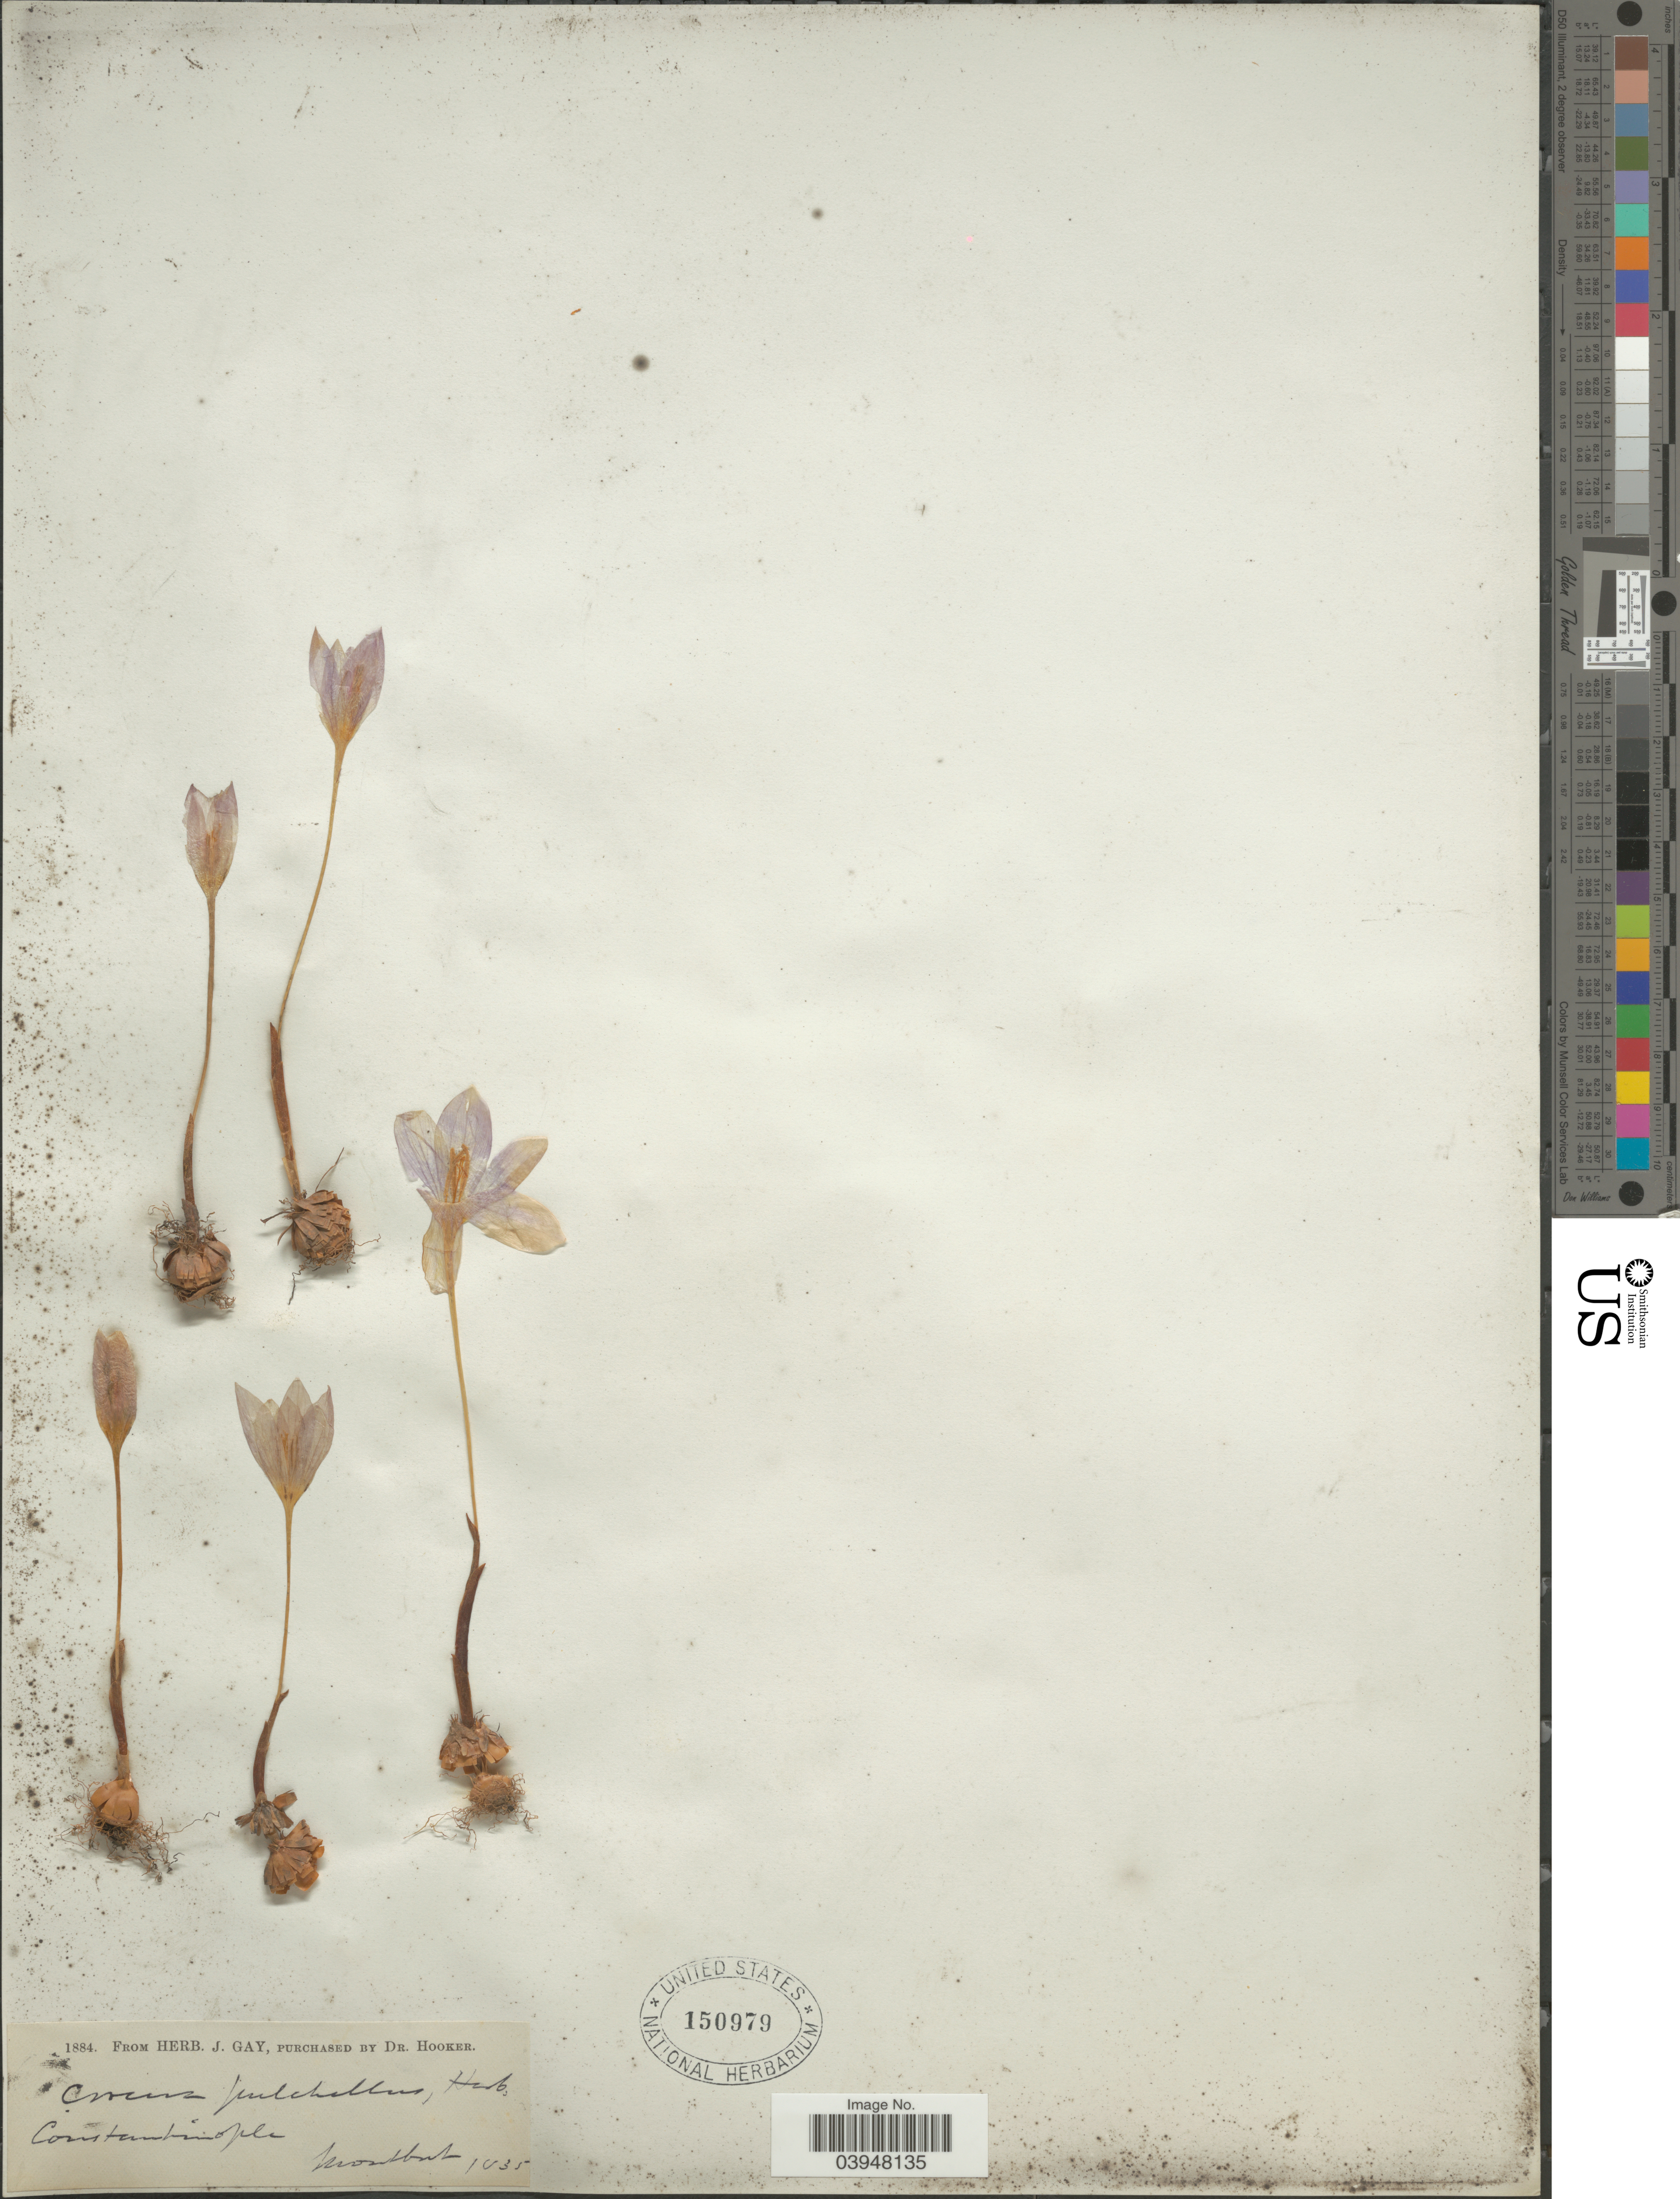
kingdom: Plantae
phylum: Tracheophyta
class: Liliopsida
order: Asparagales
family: Iridaceae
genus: Crocus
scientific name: Crocus pulchellus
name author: Herb.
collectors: Montbat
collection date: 1835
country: Turkey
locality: Constaninople.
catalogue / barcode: US 150979